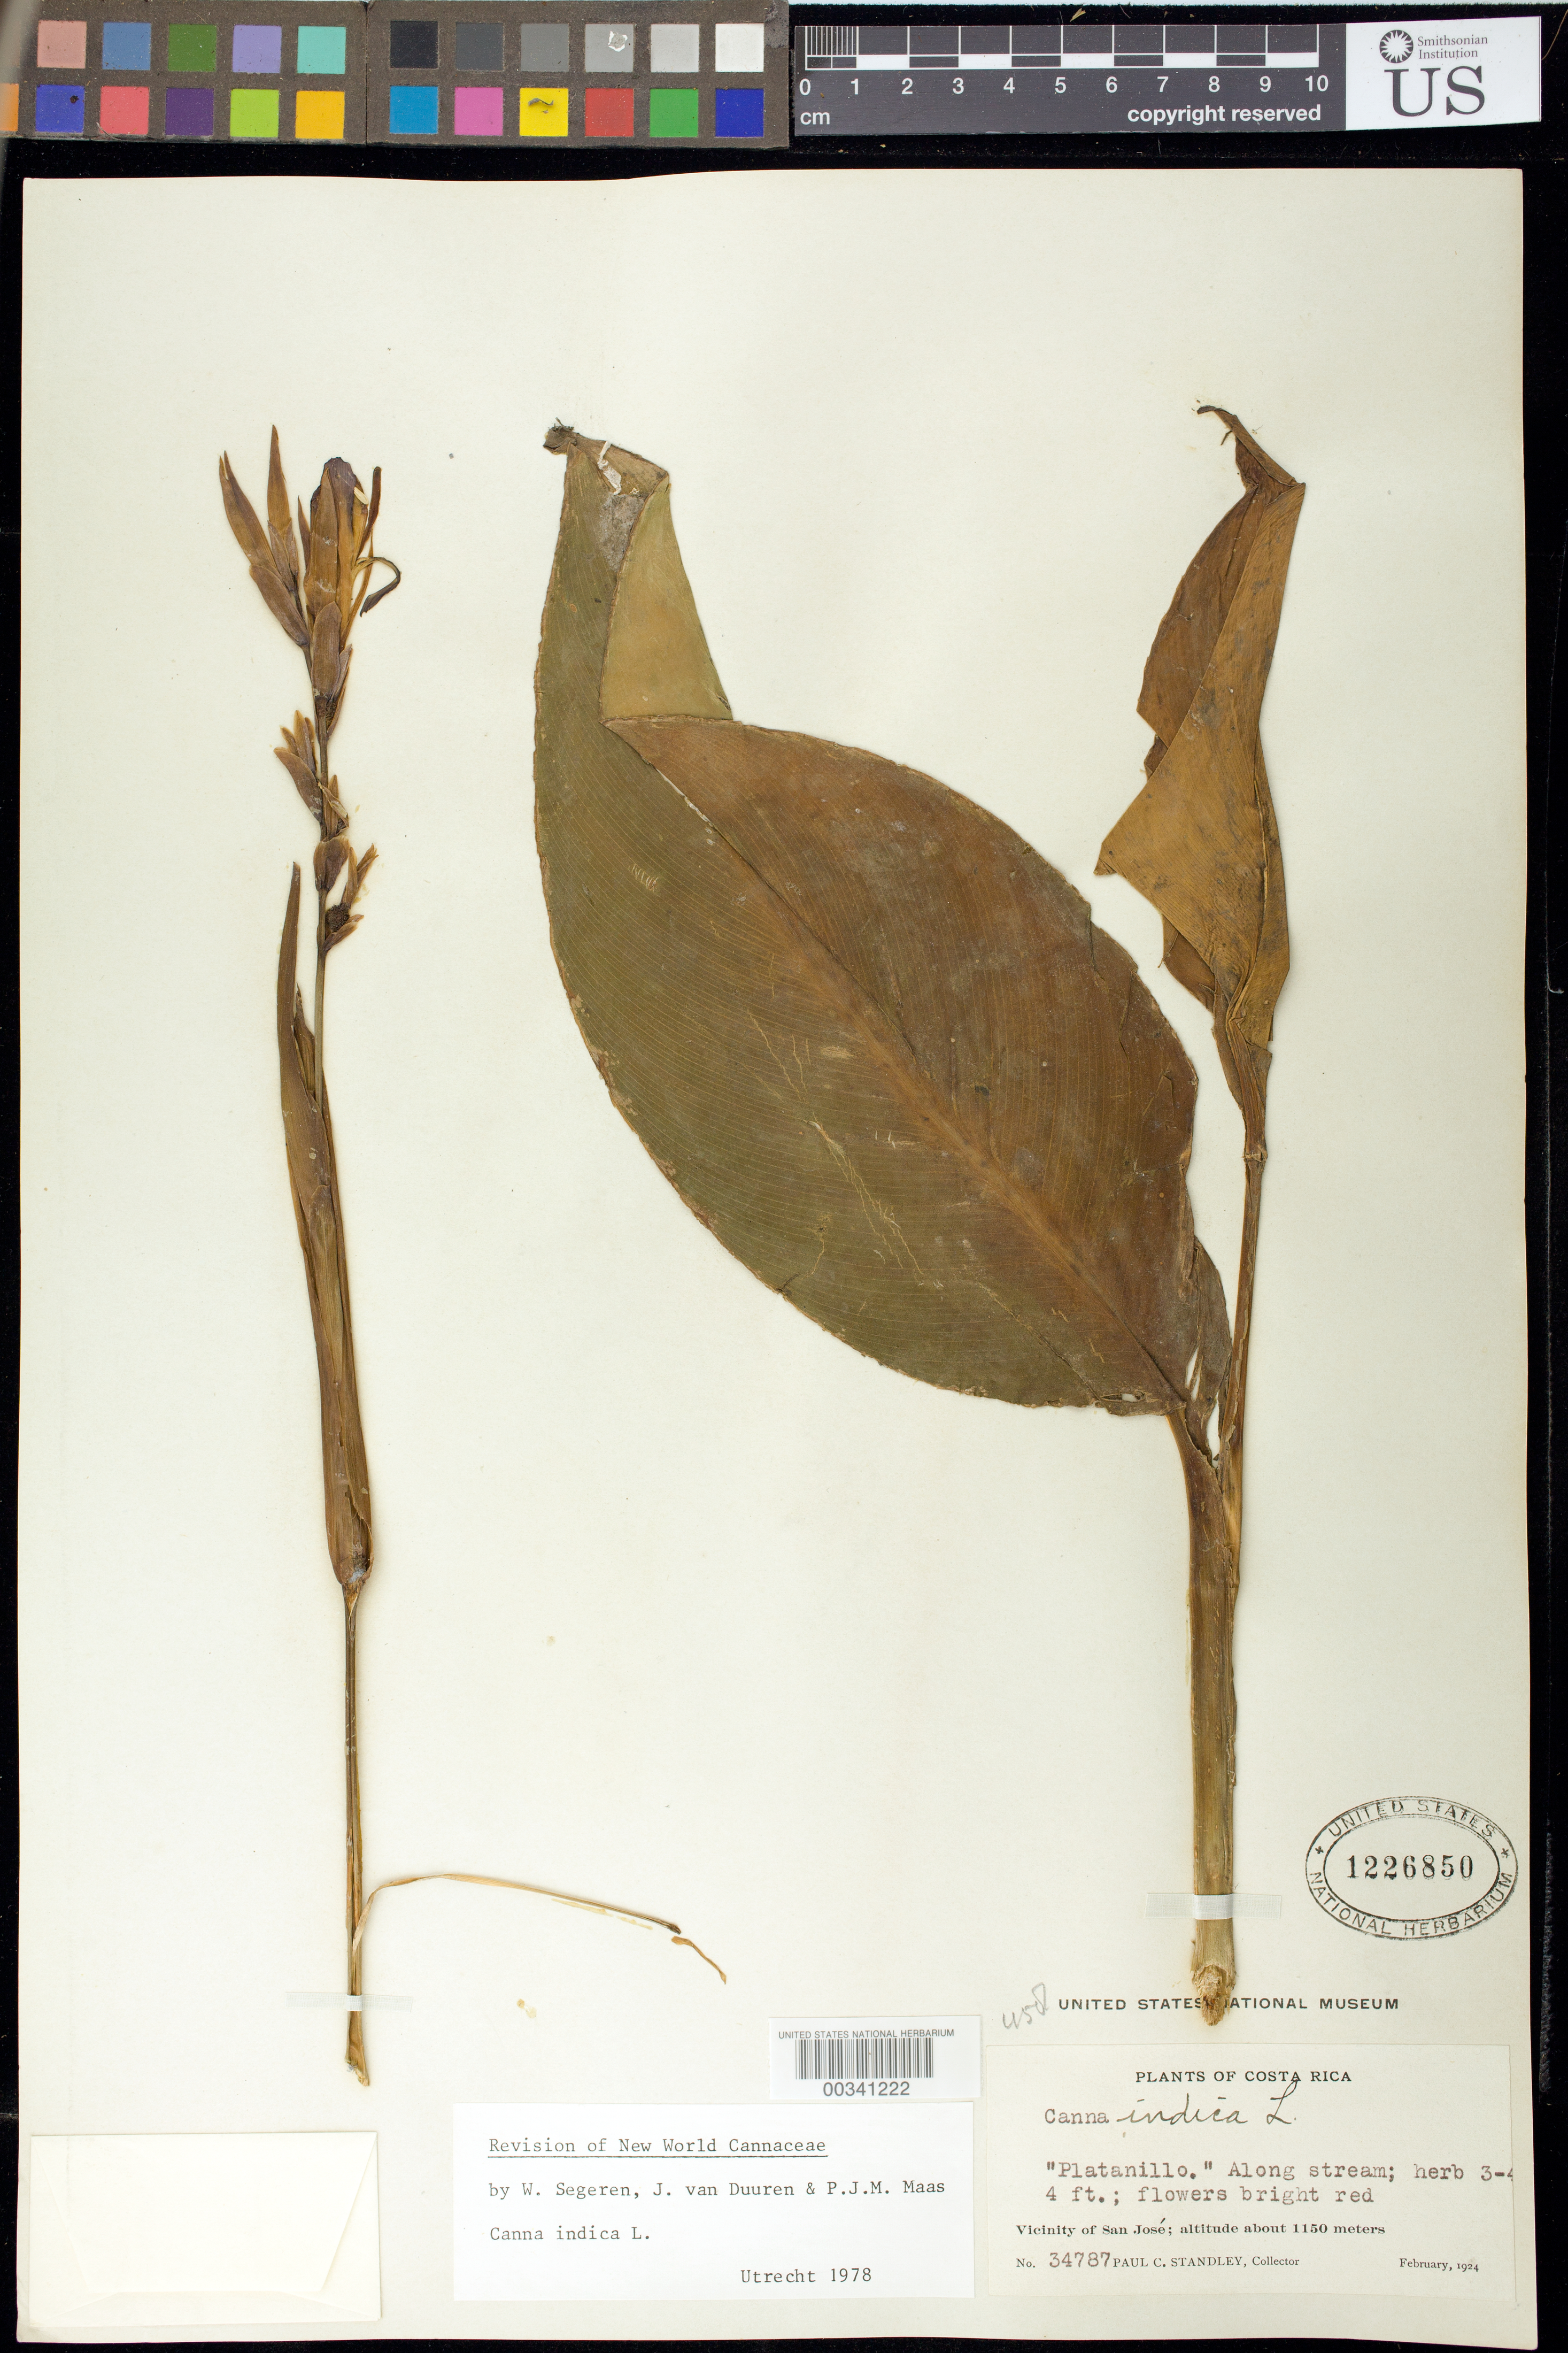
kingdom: Plantae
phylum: Tracheophyta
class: Liliopsida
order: Zingiberales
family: Cannaceae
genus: Canna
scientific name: Canna indica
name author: L.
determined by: Segeren, W.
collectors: P. C. Standley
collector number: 34787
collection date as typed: Feb 1924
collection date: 1924-02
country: Costa Rica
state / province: San José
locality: Vicinity of san jose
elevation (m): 1150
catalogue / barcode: US 1226850